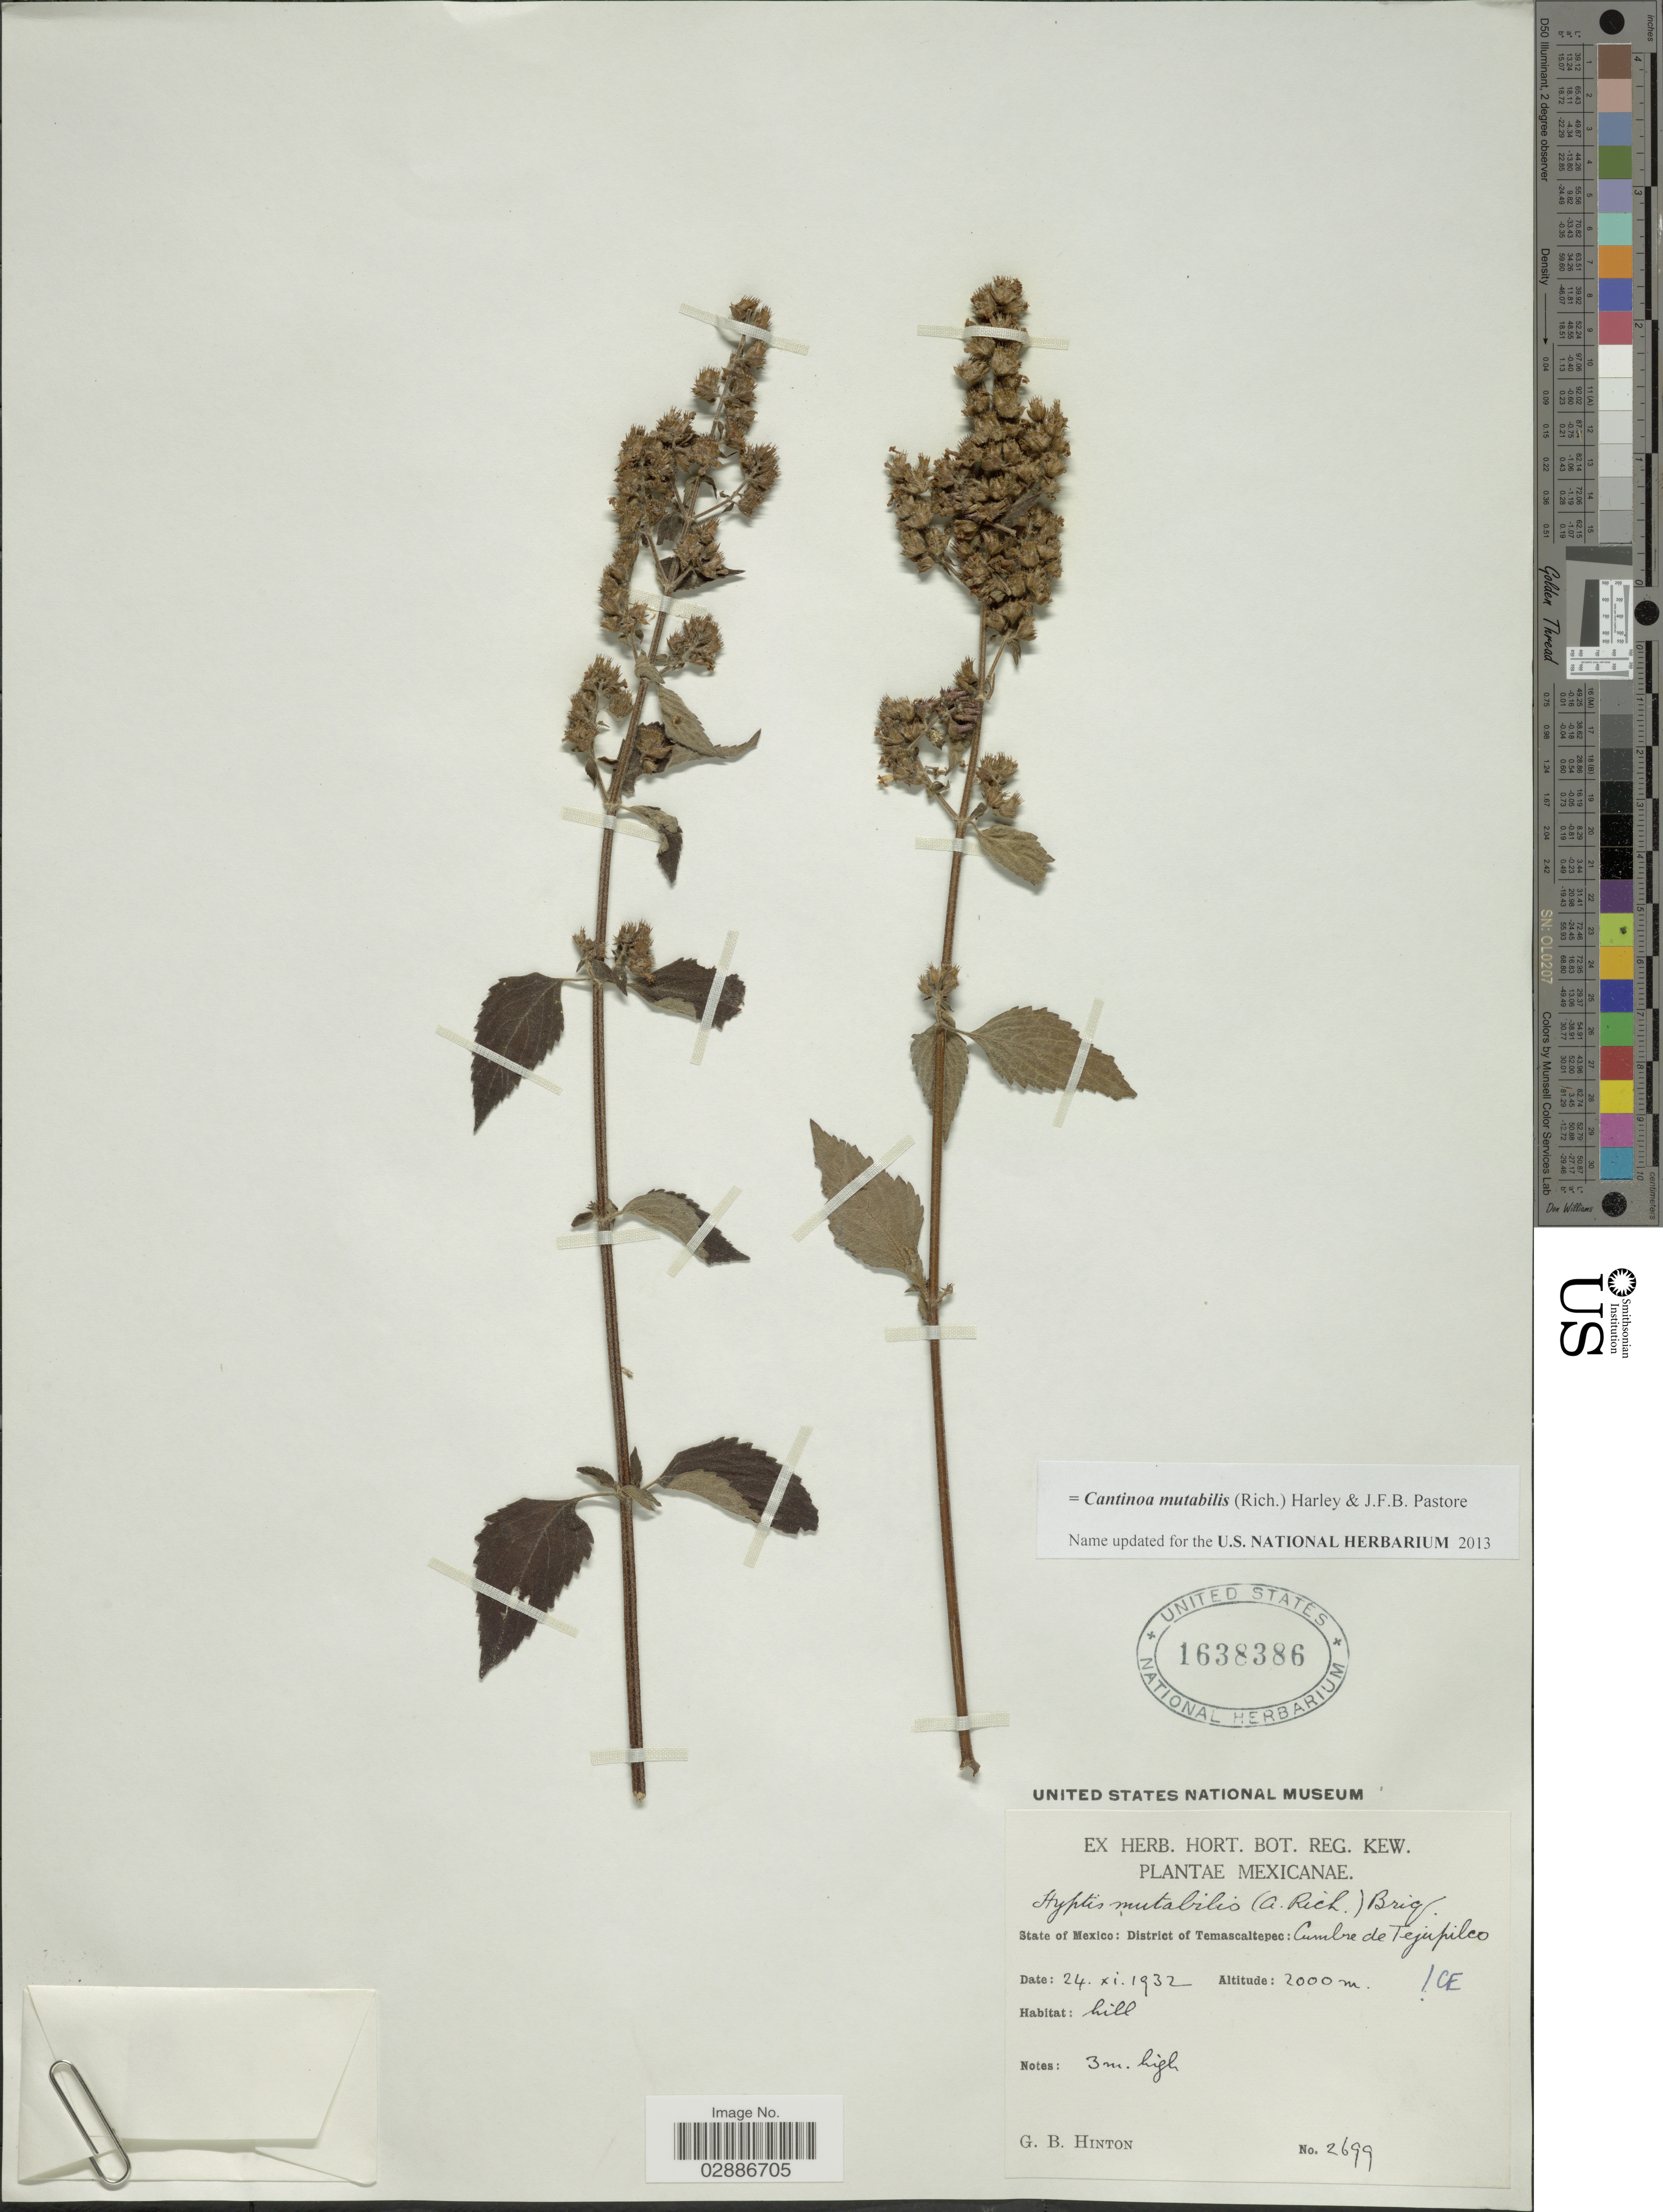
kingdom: Plantae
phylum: Tracheophyta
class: Magnoliopsida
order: Lamiales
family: Lamiaceae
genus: Cantinoa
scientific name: Cantinoa mutabilis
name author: (Epling) Harley & J.F.B. Pastore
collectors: G. B. Hinton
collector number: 2699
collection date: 1932-11-24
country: Mexico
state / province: México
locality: District of Temascaltepec: Cumbre de Tejupilco.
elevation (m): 2000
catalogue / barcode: US 1638386